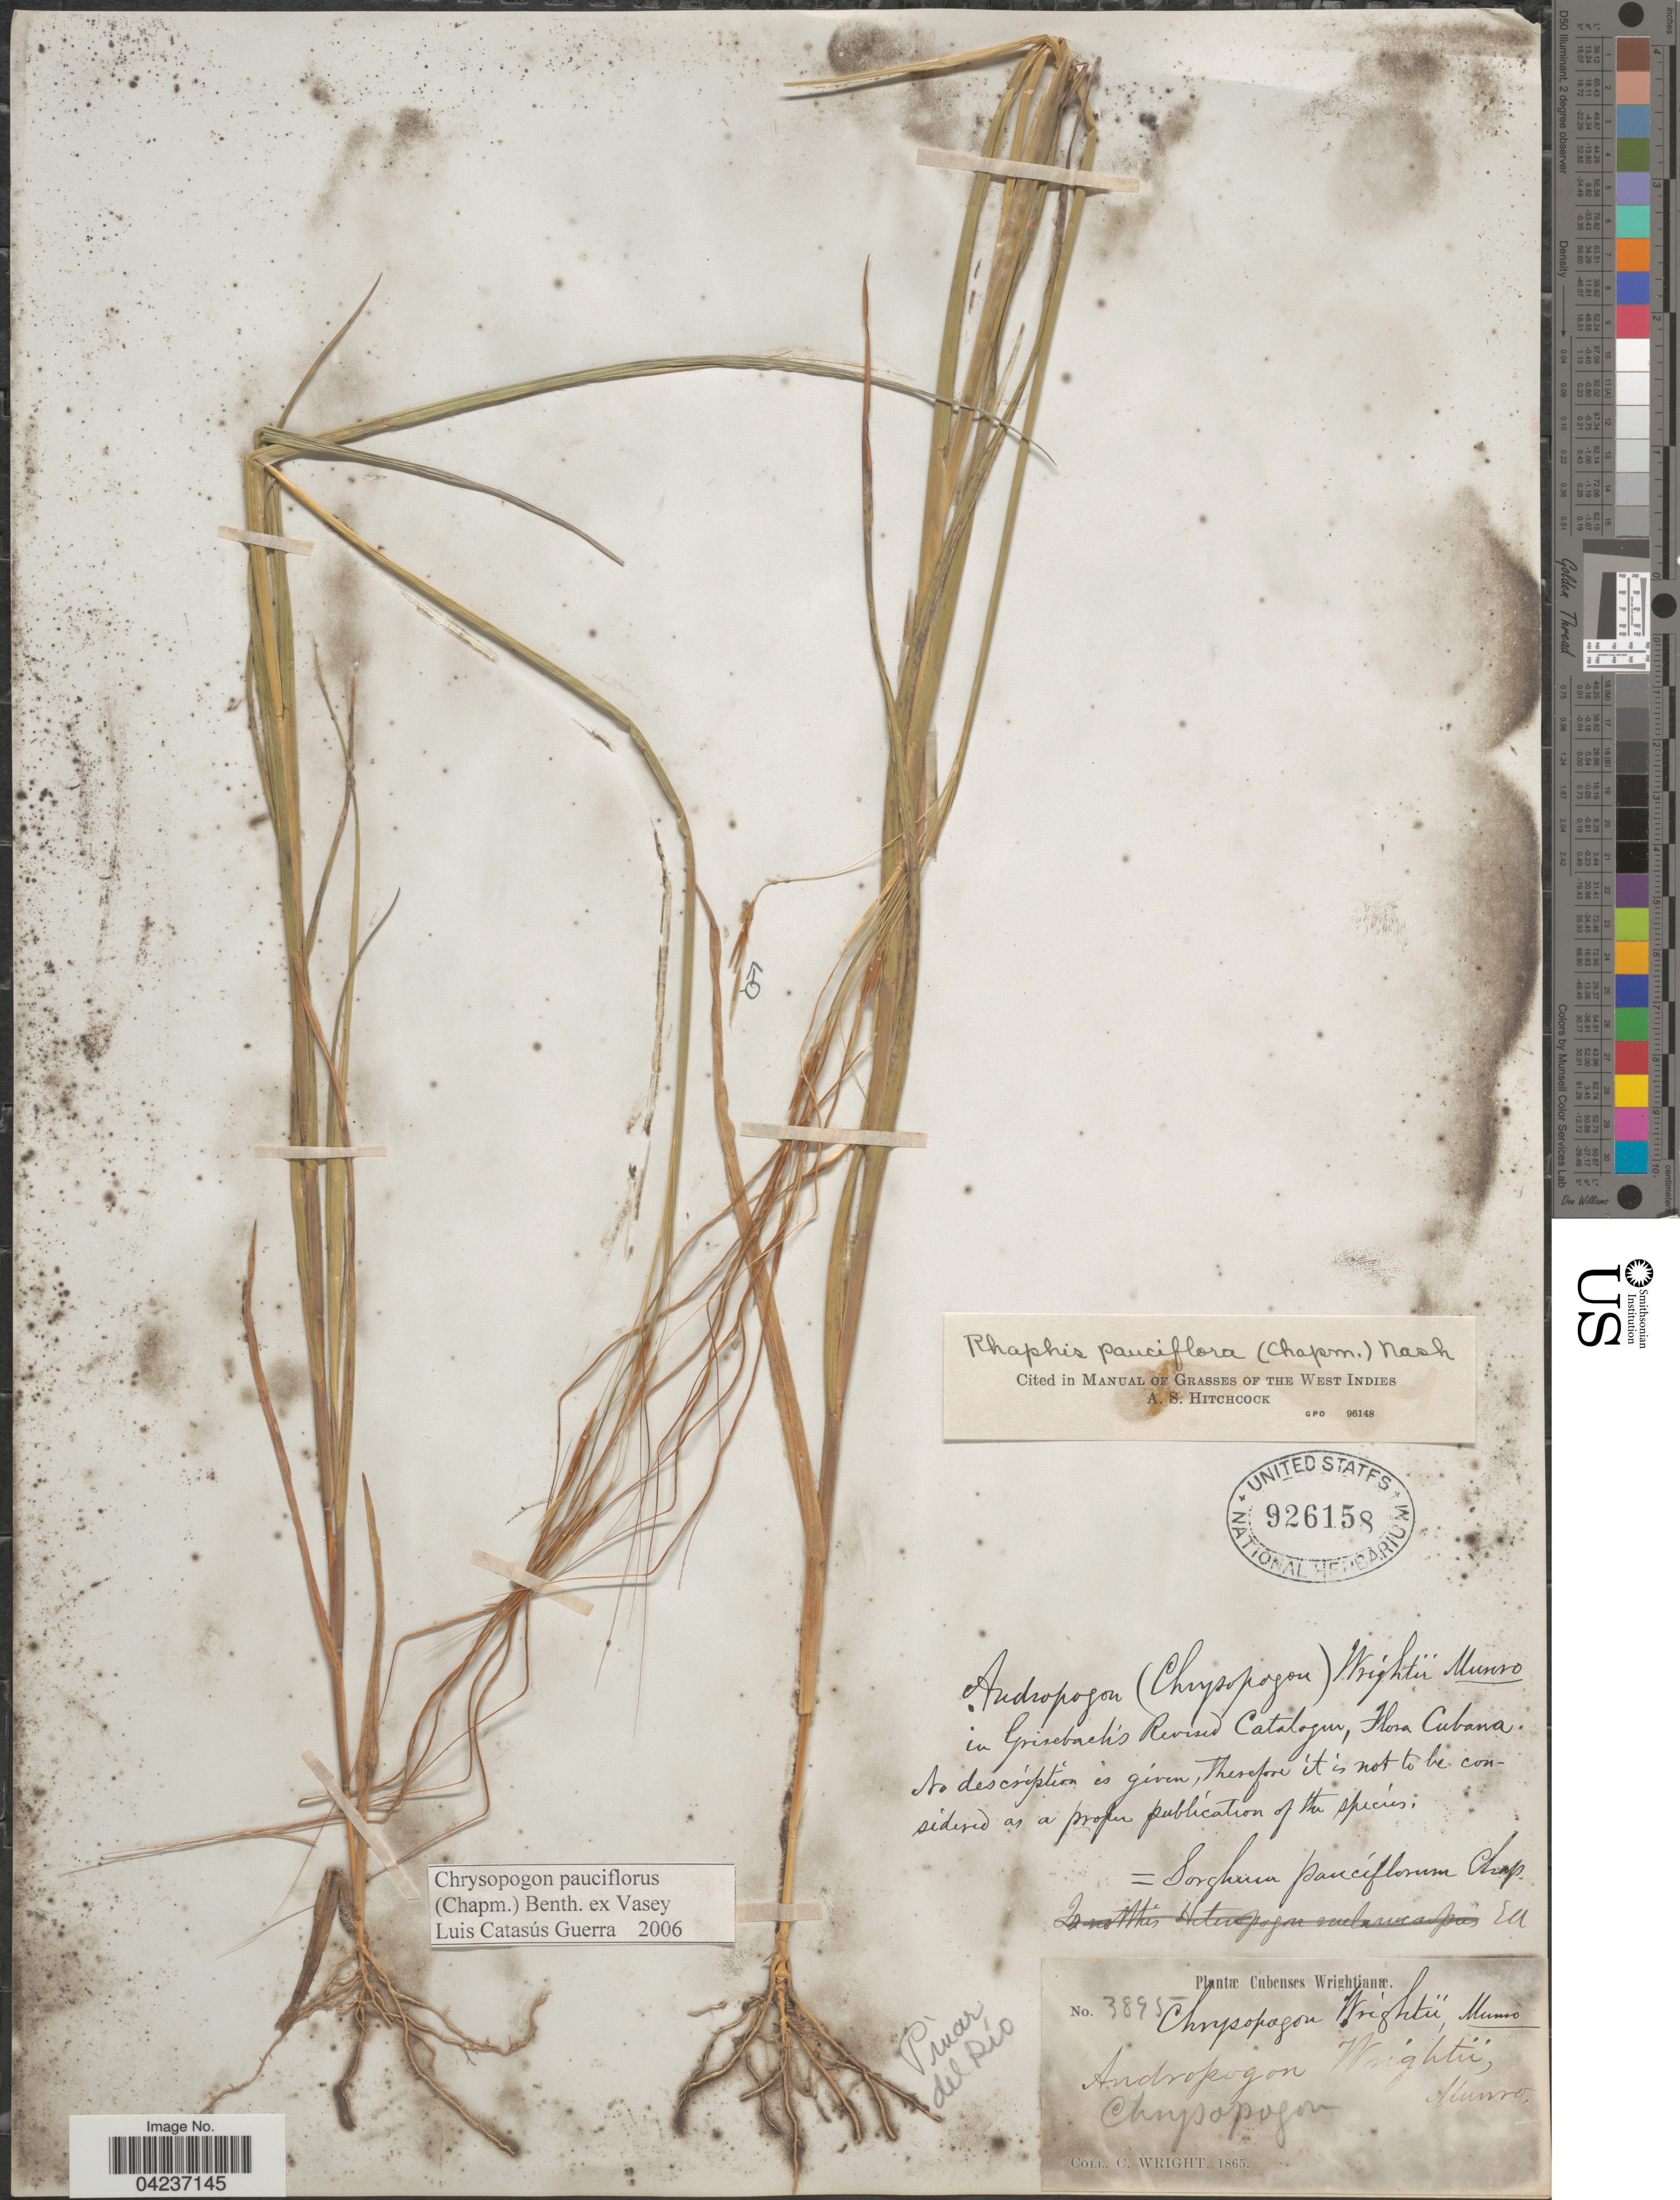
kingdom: Plantae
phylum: Tracheophyta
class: Liliopsida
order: Poales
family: Poaceae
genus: Chrysopogon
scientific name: Chrysopogon pauciflorus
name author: (Chapm.) Benth. ex Vasey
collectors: C. Wright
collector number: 3895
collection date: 1865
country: Cuba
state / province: Pinar del Río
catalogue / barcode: US 926158